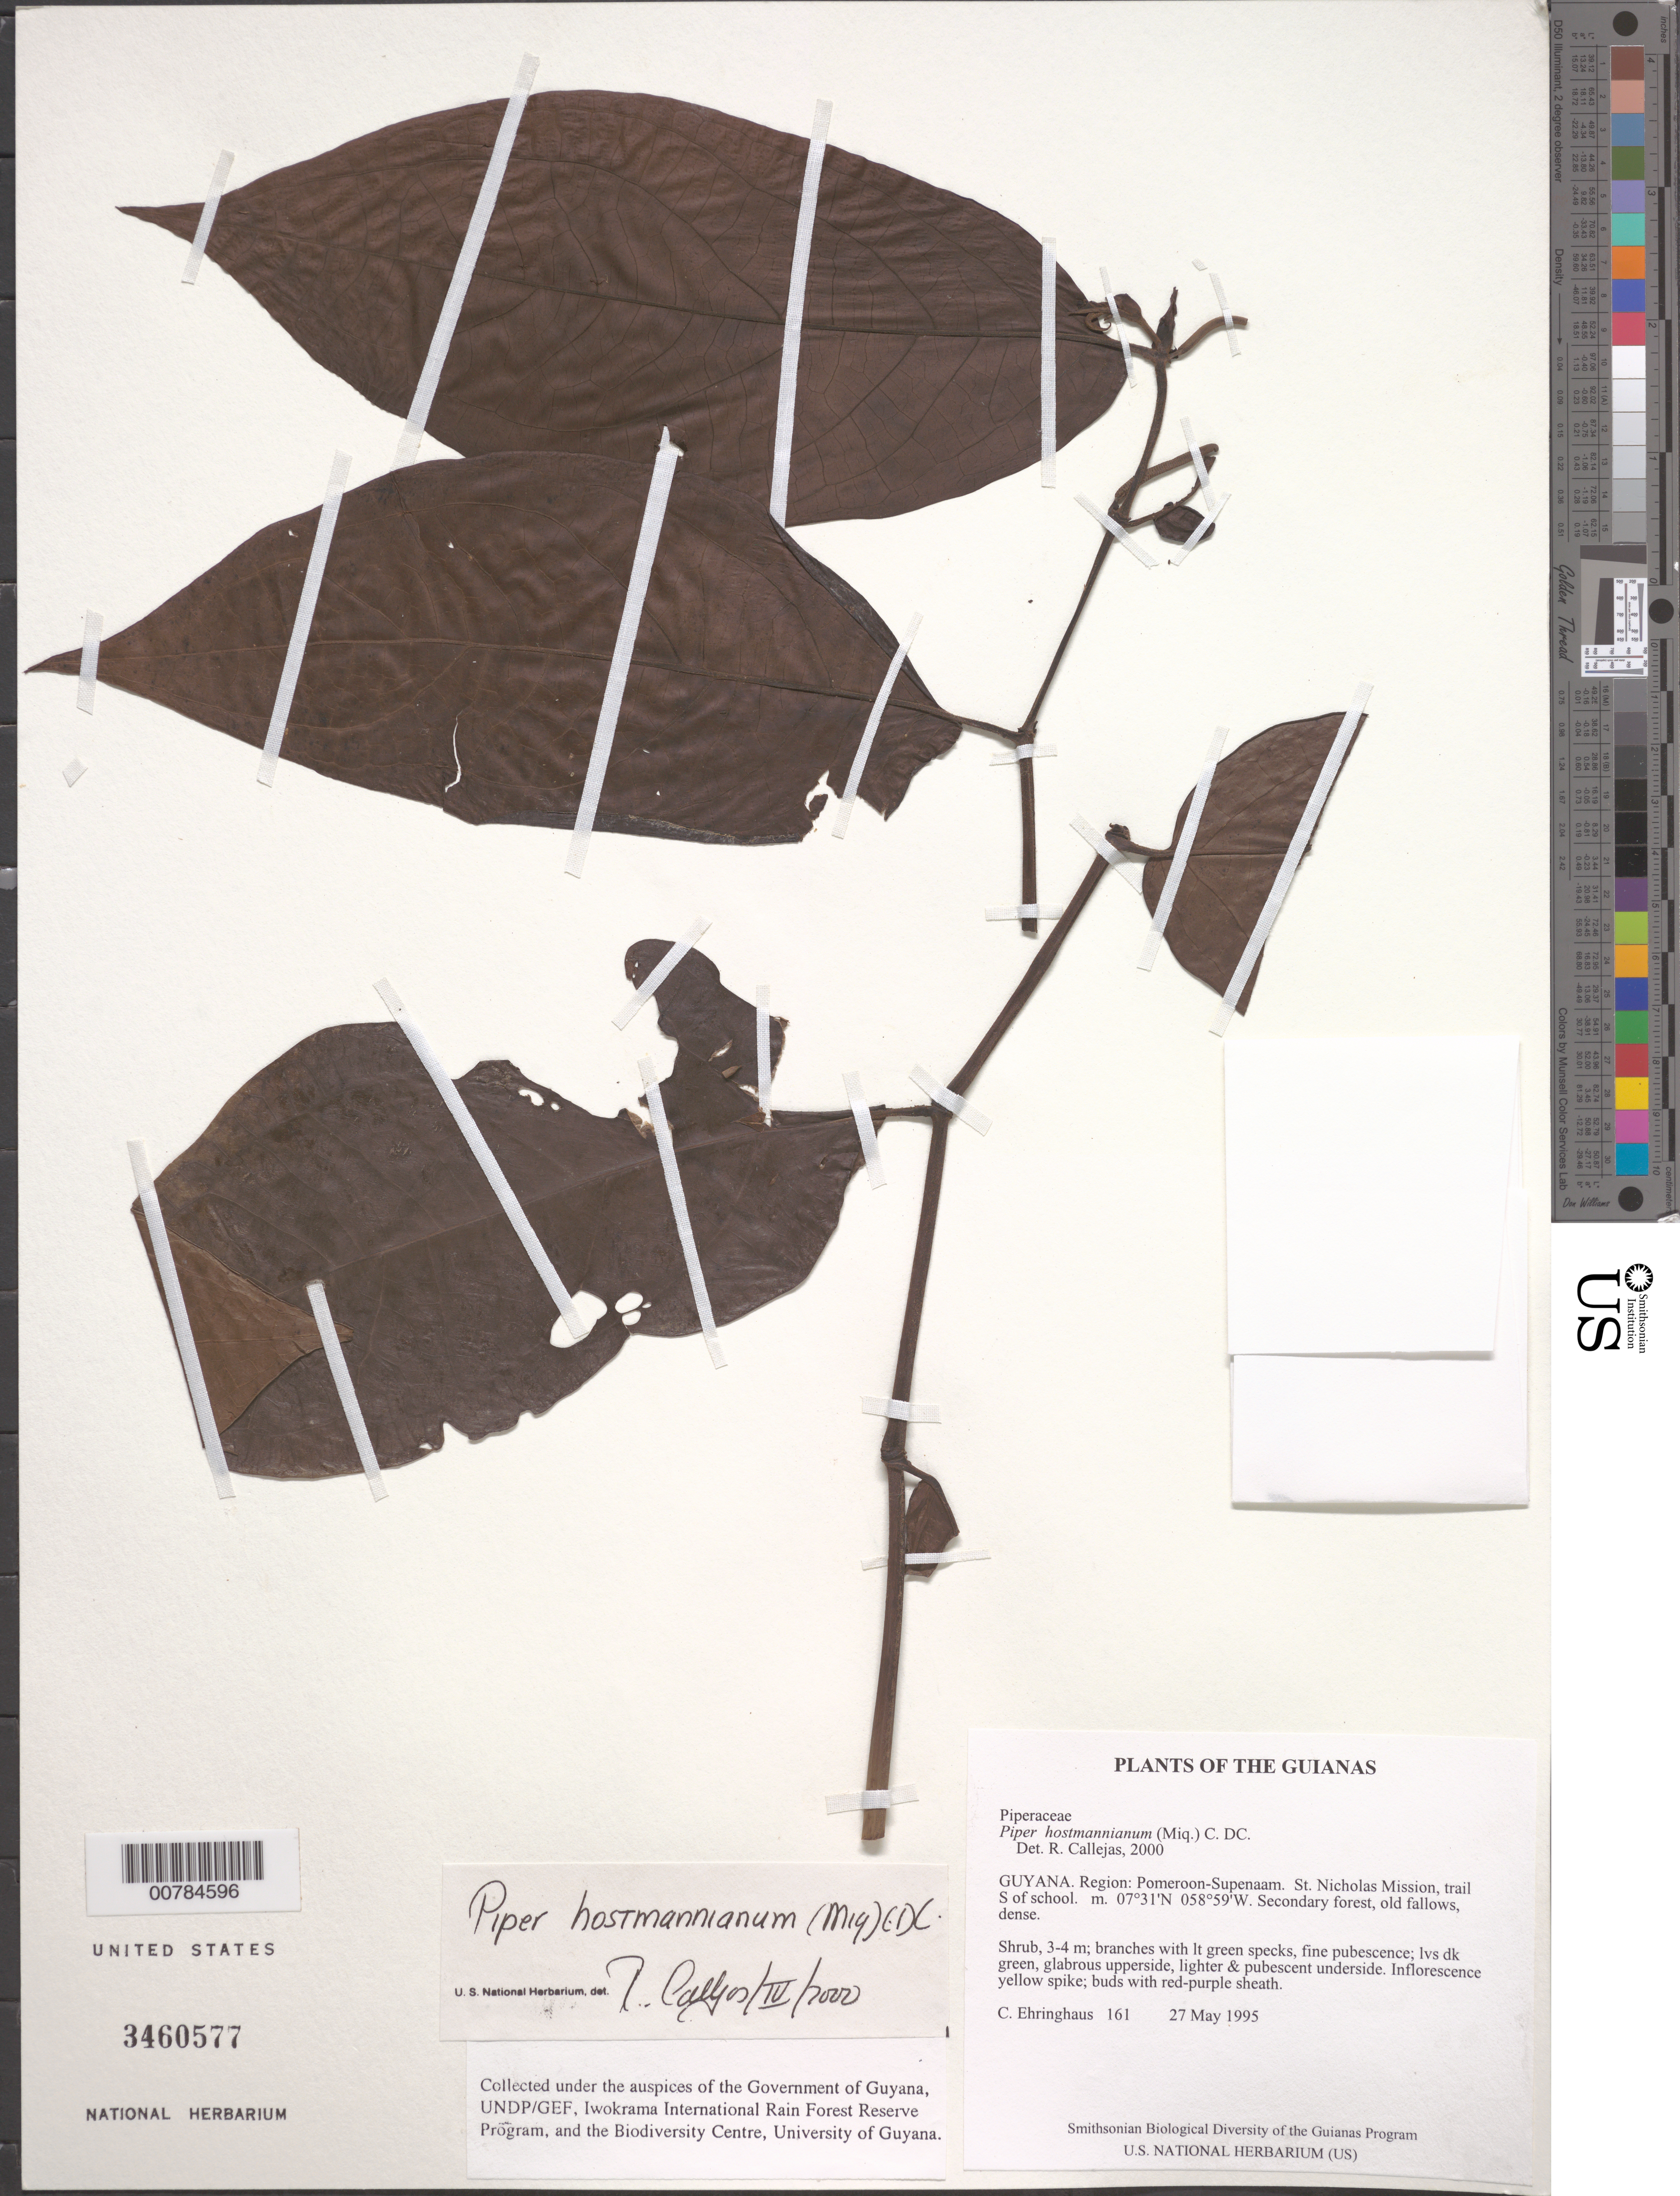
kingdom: Plantae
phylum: Tracheophyta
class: Magnoliopsida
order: Piperales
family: Piperaceae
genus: Piper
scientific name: Piper hostmannianum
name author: (Miq.) C. DC.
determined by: Callejas, Ricardo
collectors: C. Ehringhaus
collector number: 161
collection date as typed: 27 May 1995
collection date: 1995-05-27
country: Guyana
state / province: Pomeroon-Supenaam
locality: St. Nicholas Mission, trail S of school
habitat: Secondary forest, old fallows, dense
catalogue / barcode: US 3460577